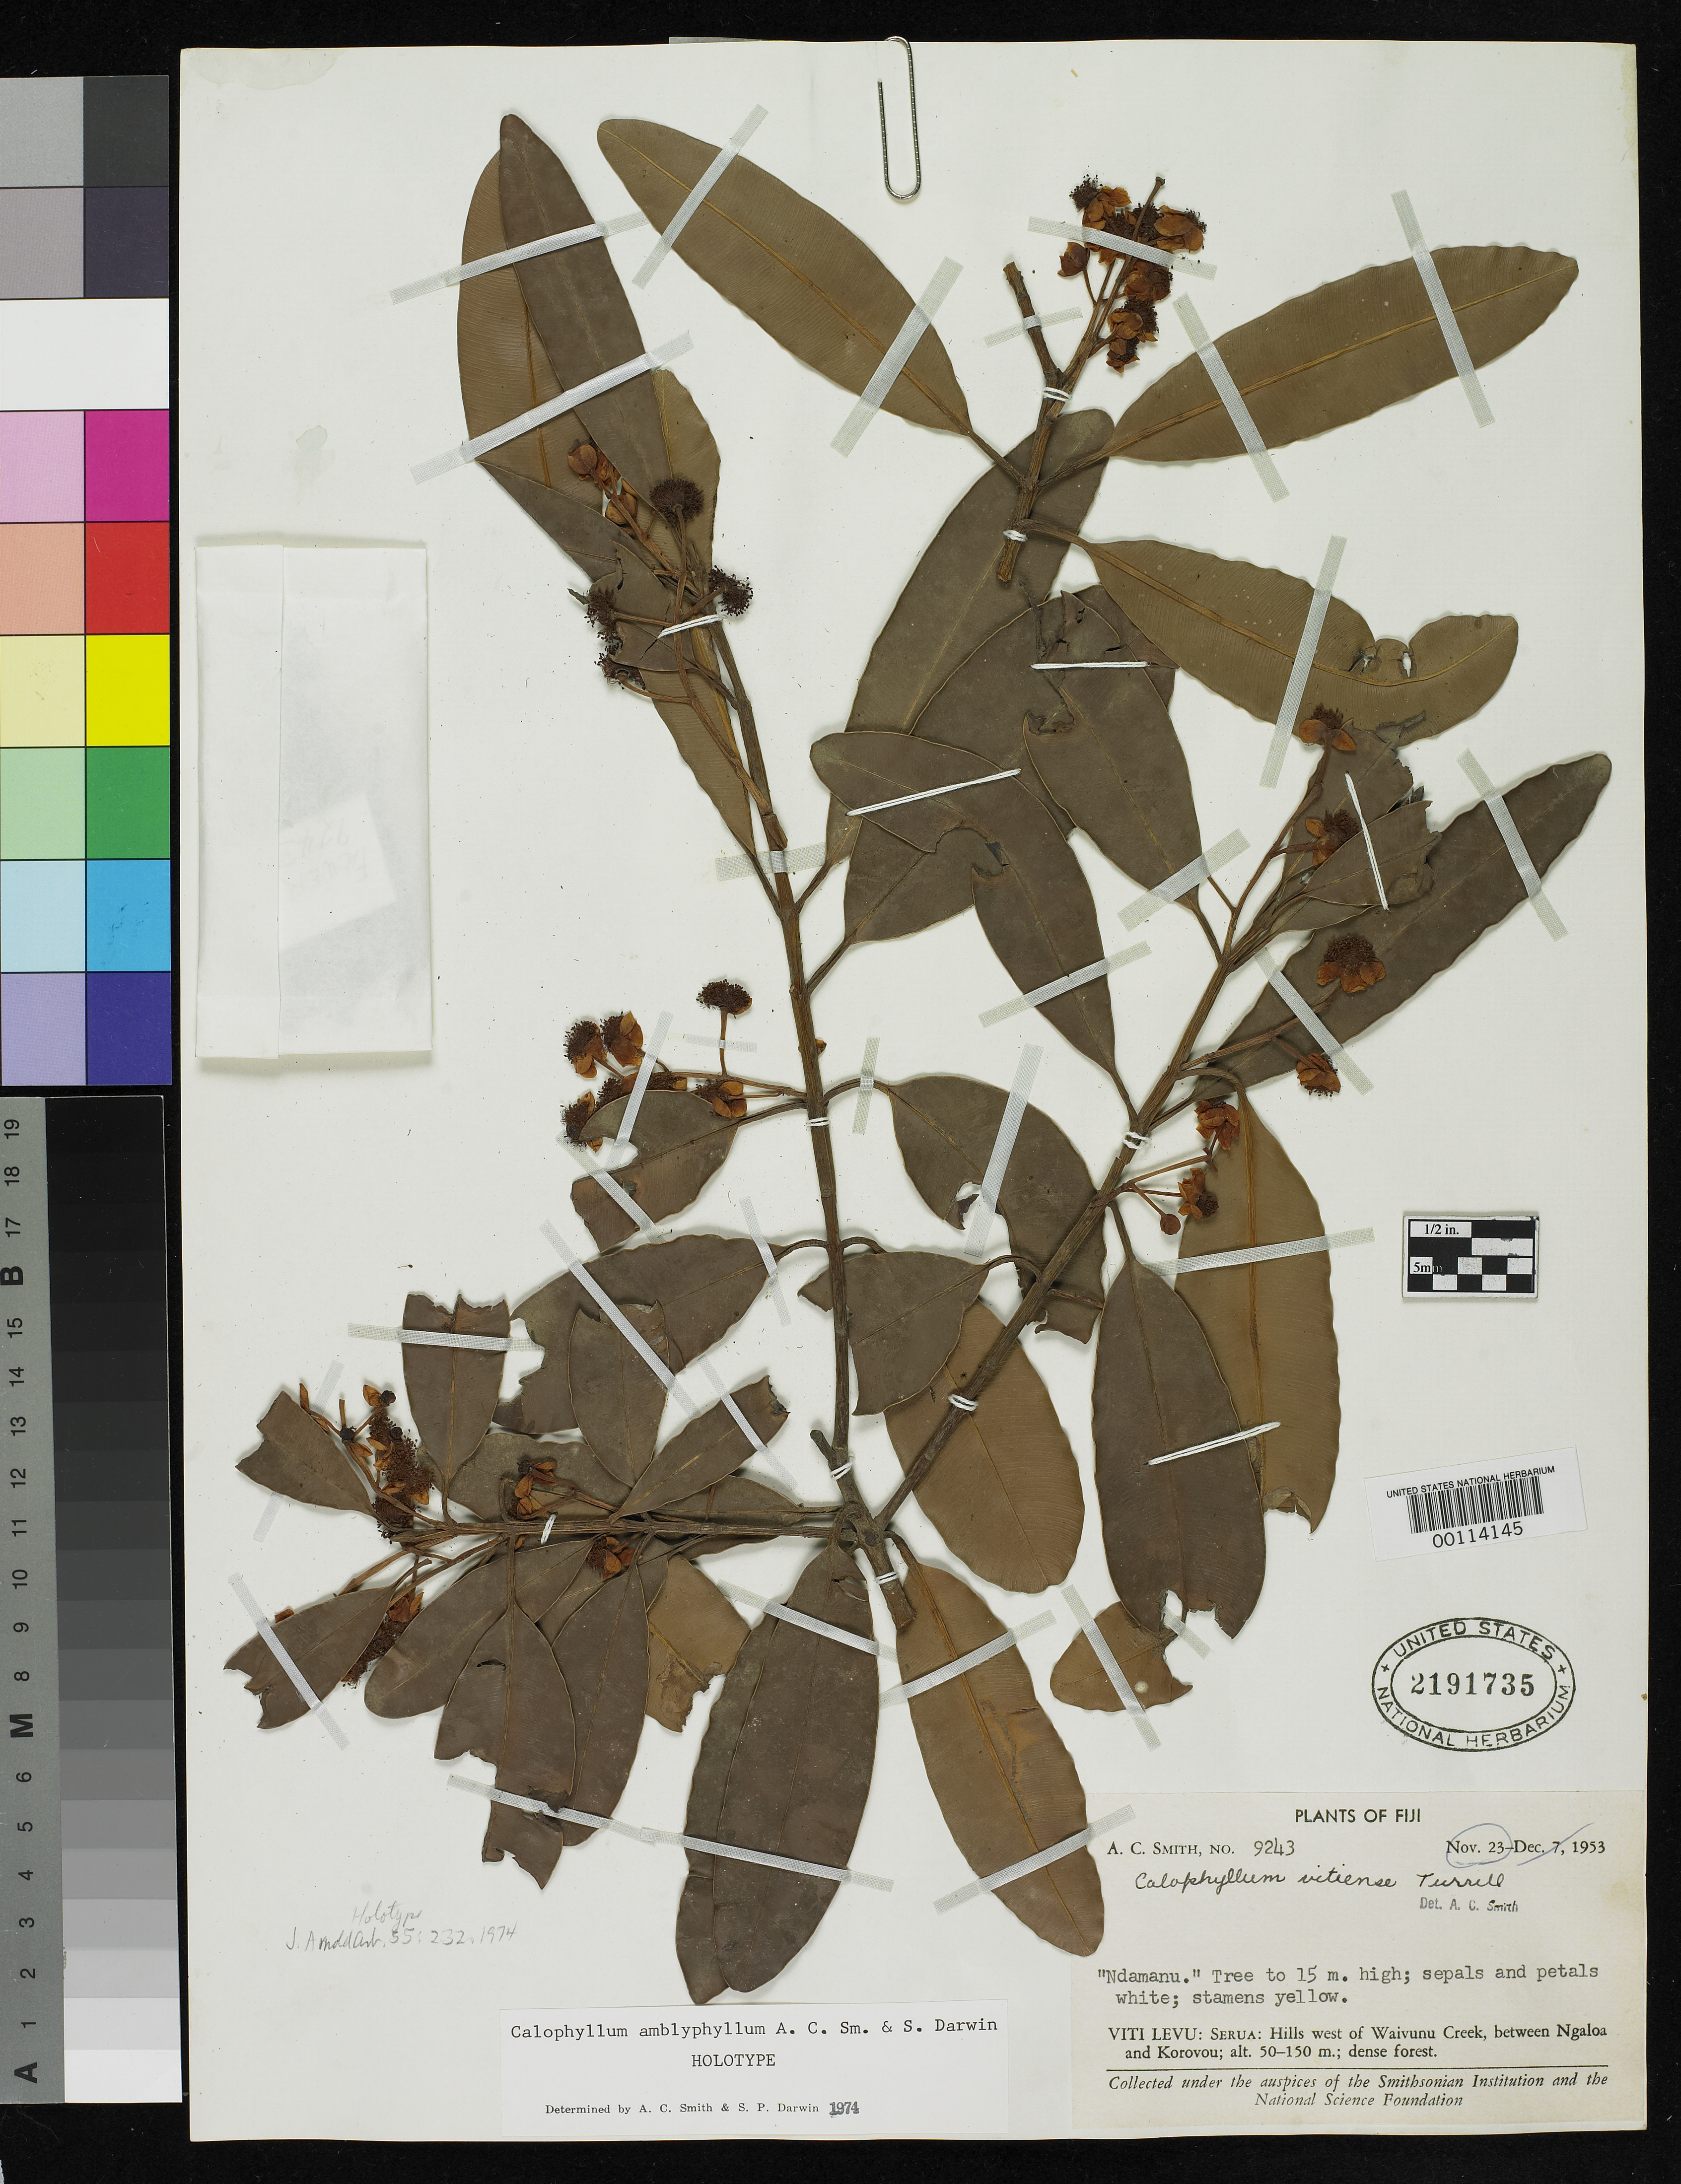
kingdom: Plantae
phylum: Tracheophyta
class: Magnoliopsida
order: Malpighiales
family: Calophyllaceae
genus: Calophyllum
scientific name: Calophyllum amblyphyllum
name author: A.C. Sm. & S.P. Darwin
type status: Holotype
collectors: A. C. Smith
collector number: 9243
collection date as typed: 23 Nov 1953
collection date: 1953-11-23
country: Fiji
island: Serua Reef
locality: Hills W of Waivunu Creek. [Viti Levu Group]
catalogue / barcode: US 2191735